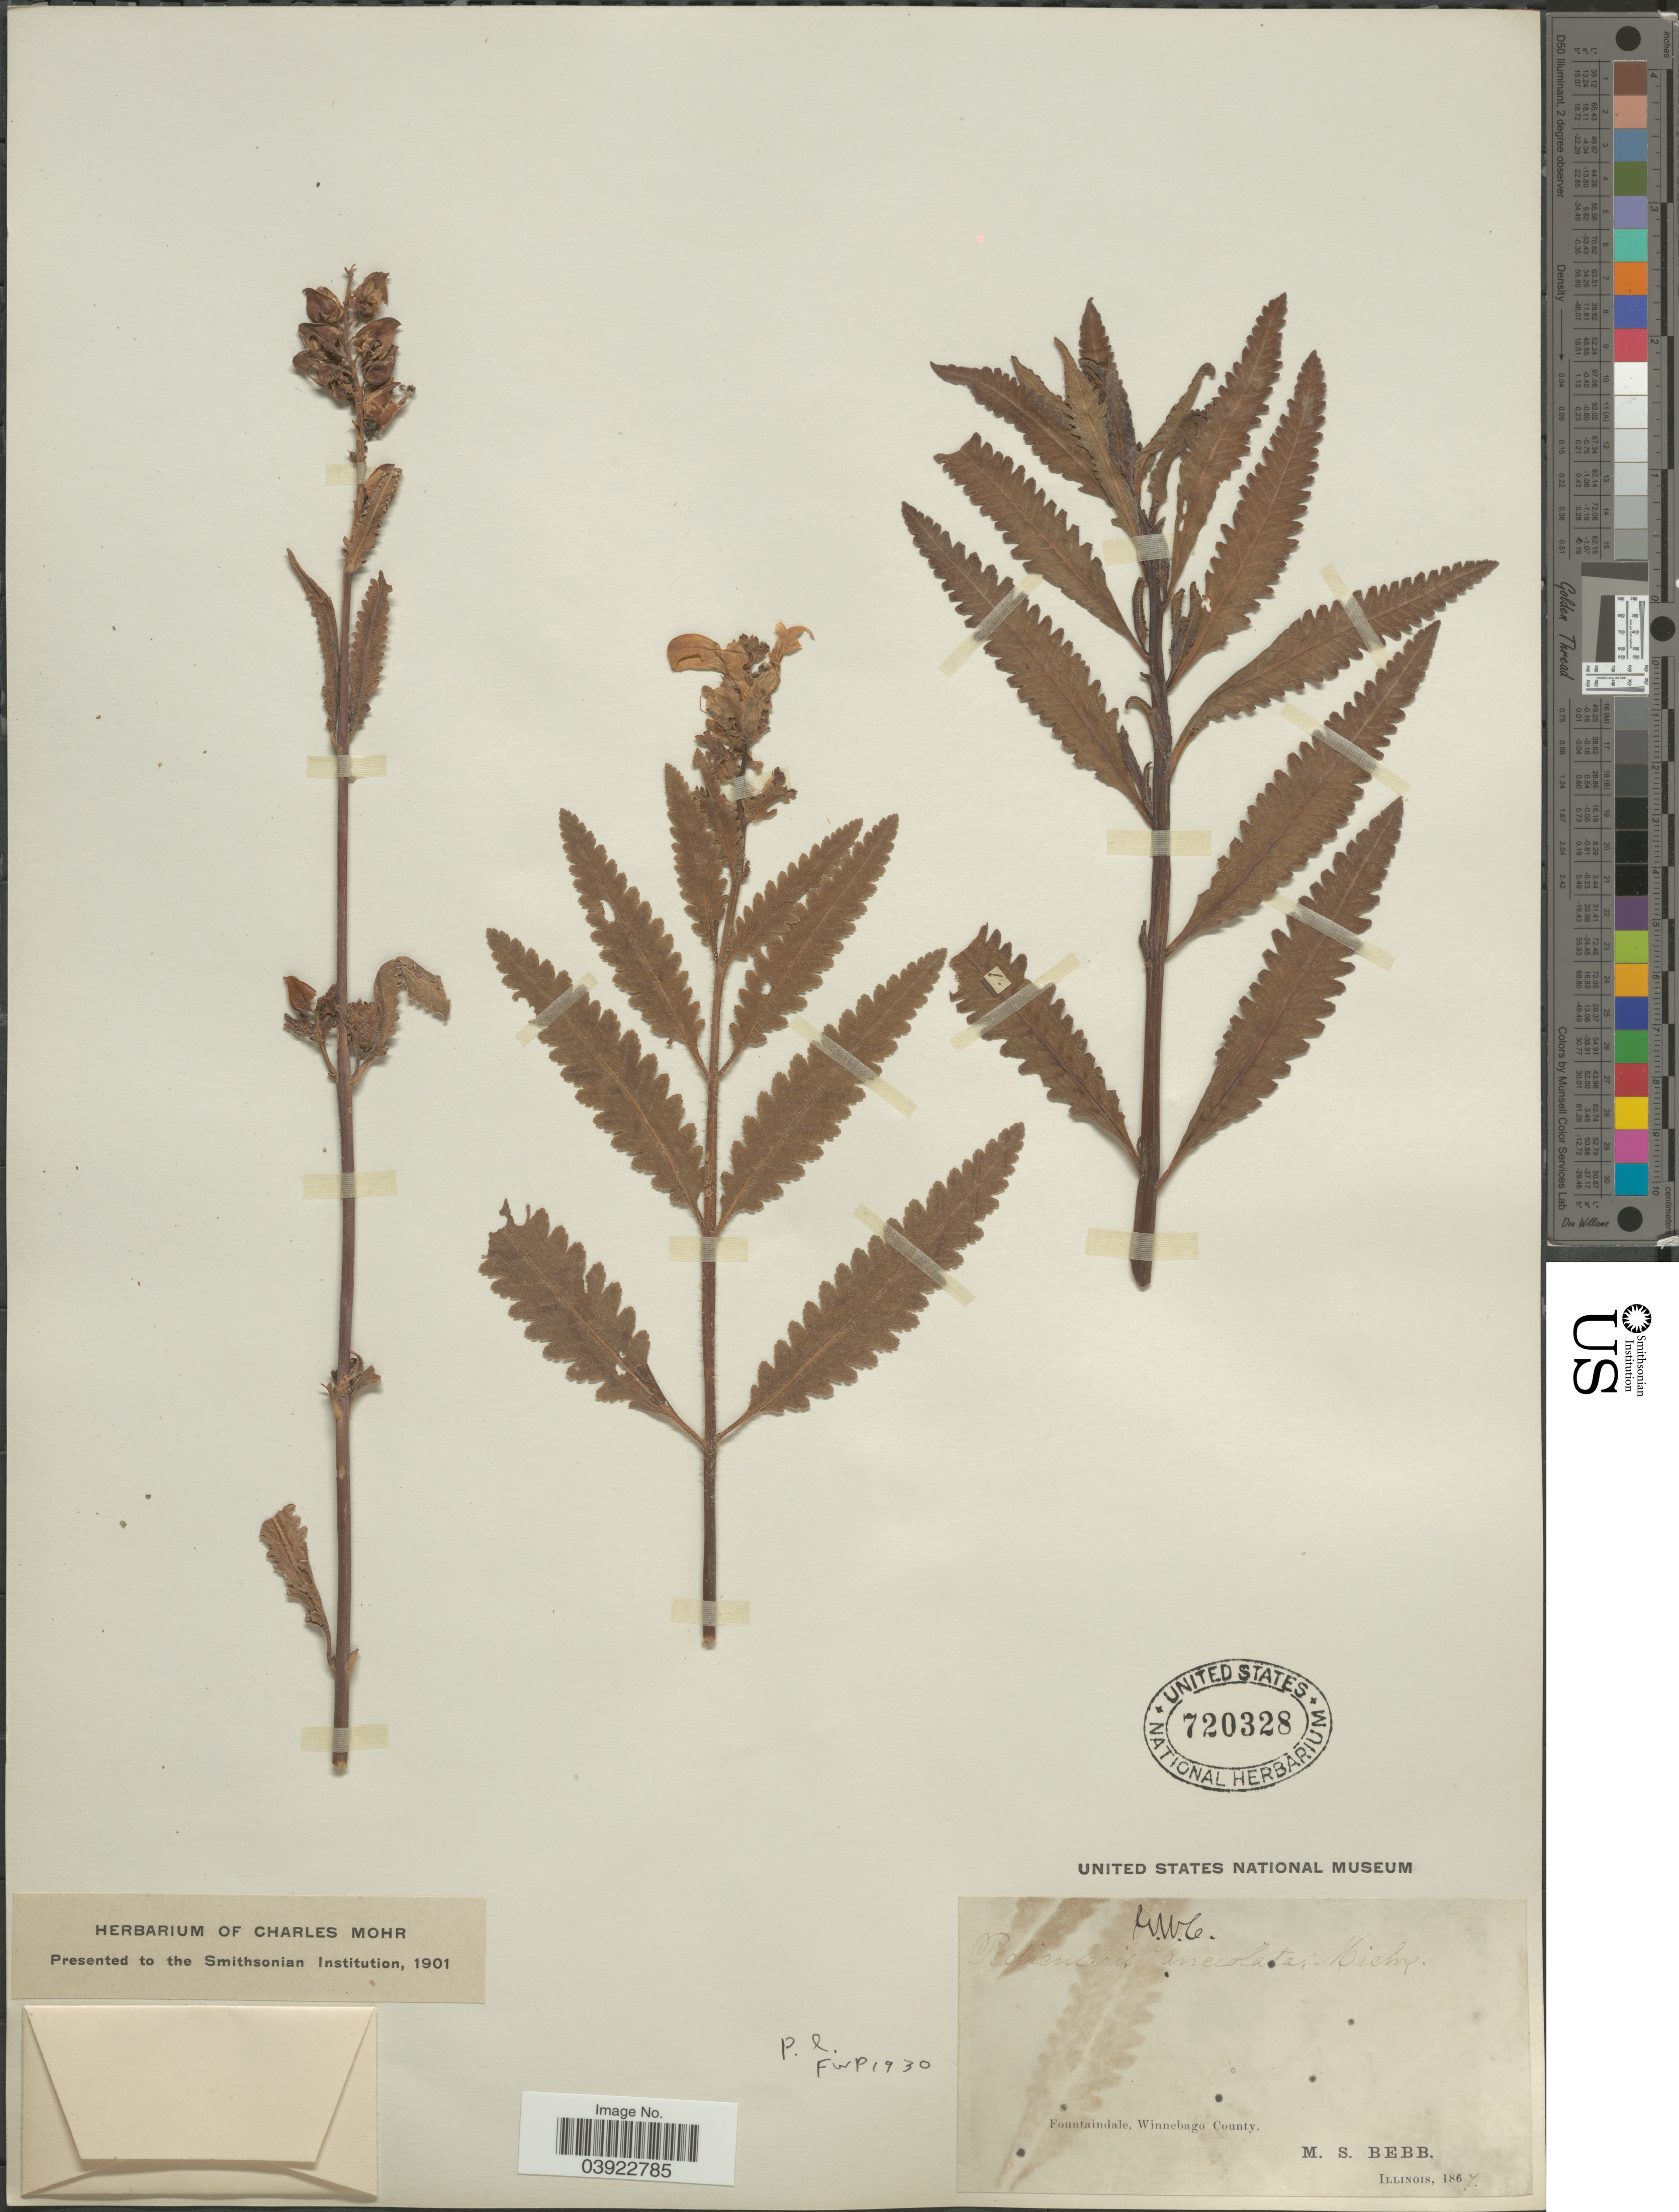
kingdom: Plantae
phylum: Tracheophyta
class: Magnoliopsida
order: Lamiales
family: Orobanchaceae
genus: Pedicularis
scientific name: Pedicularis lanceolata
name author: Michx.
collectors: M. Bebb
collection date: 1867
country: United States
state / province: Illinois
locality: Fountaindale, Winnebago County.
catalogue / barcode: US 720328